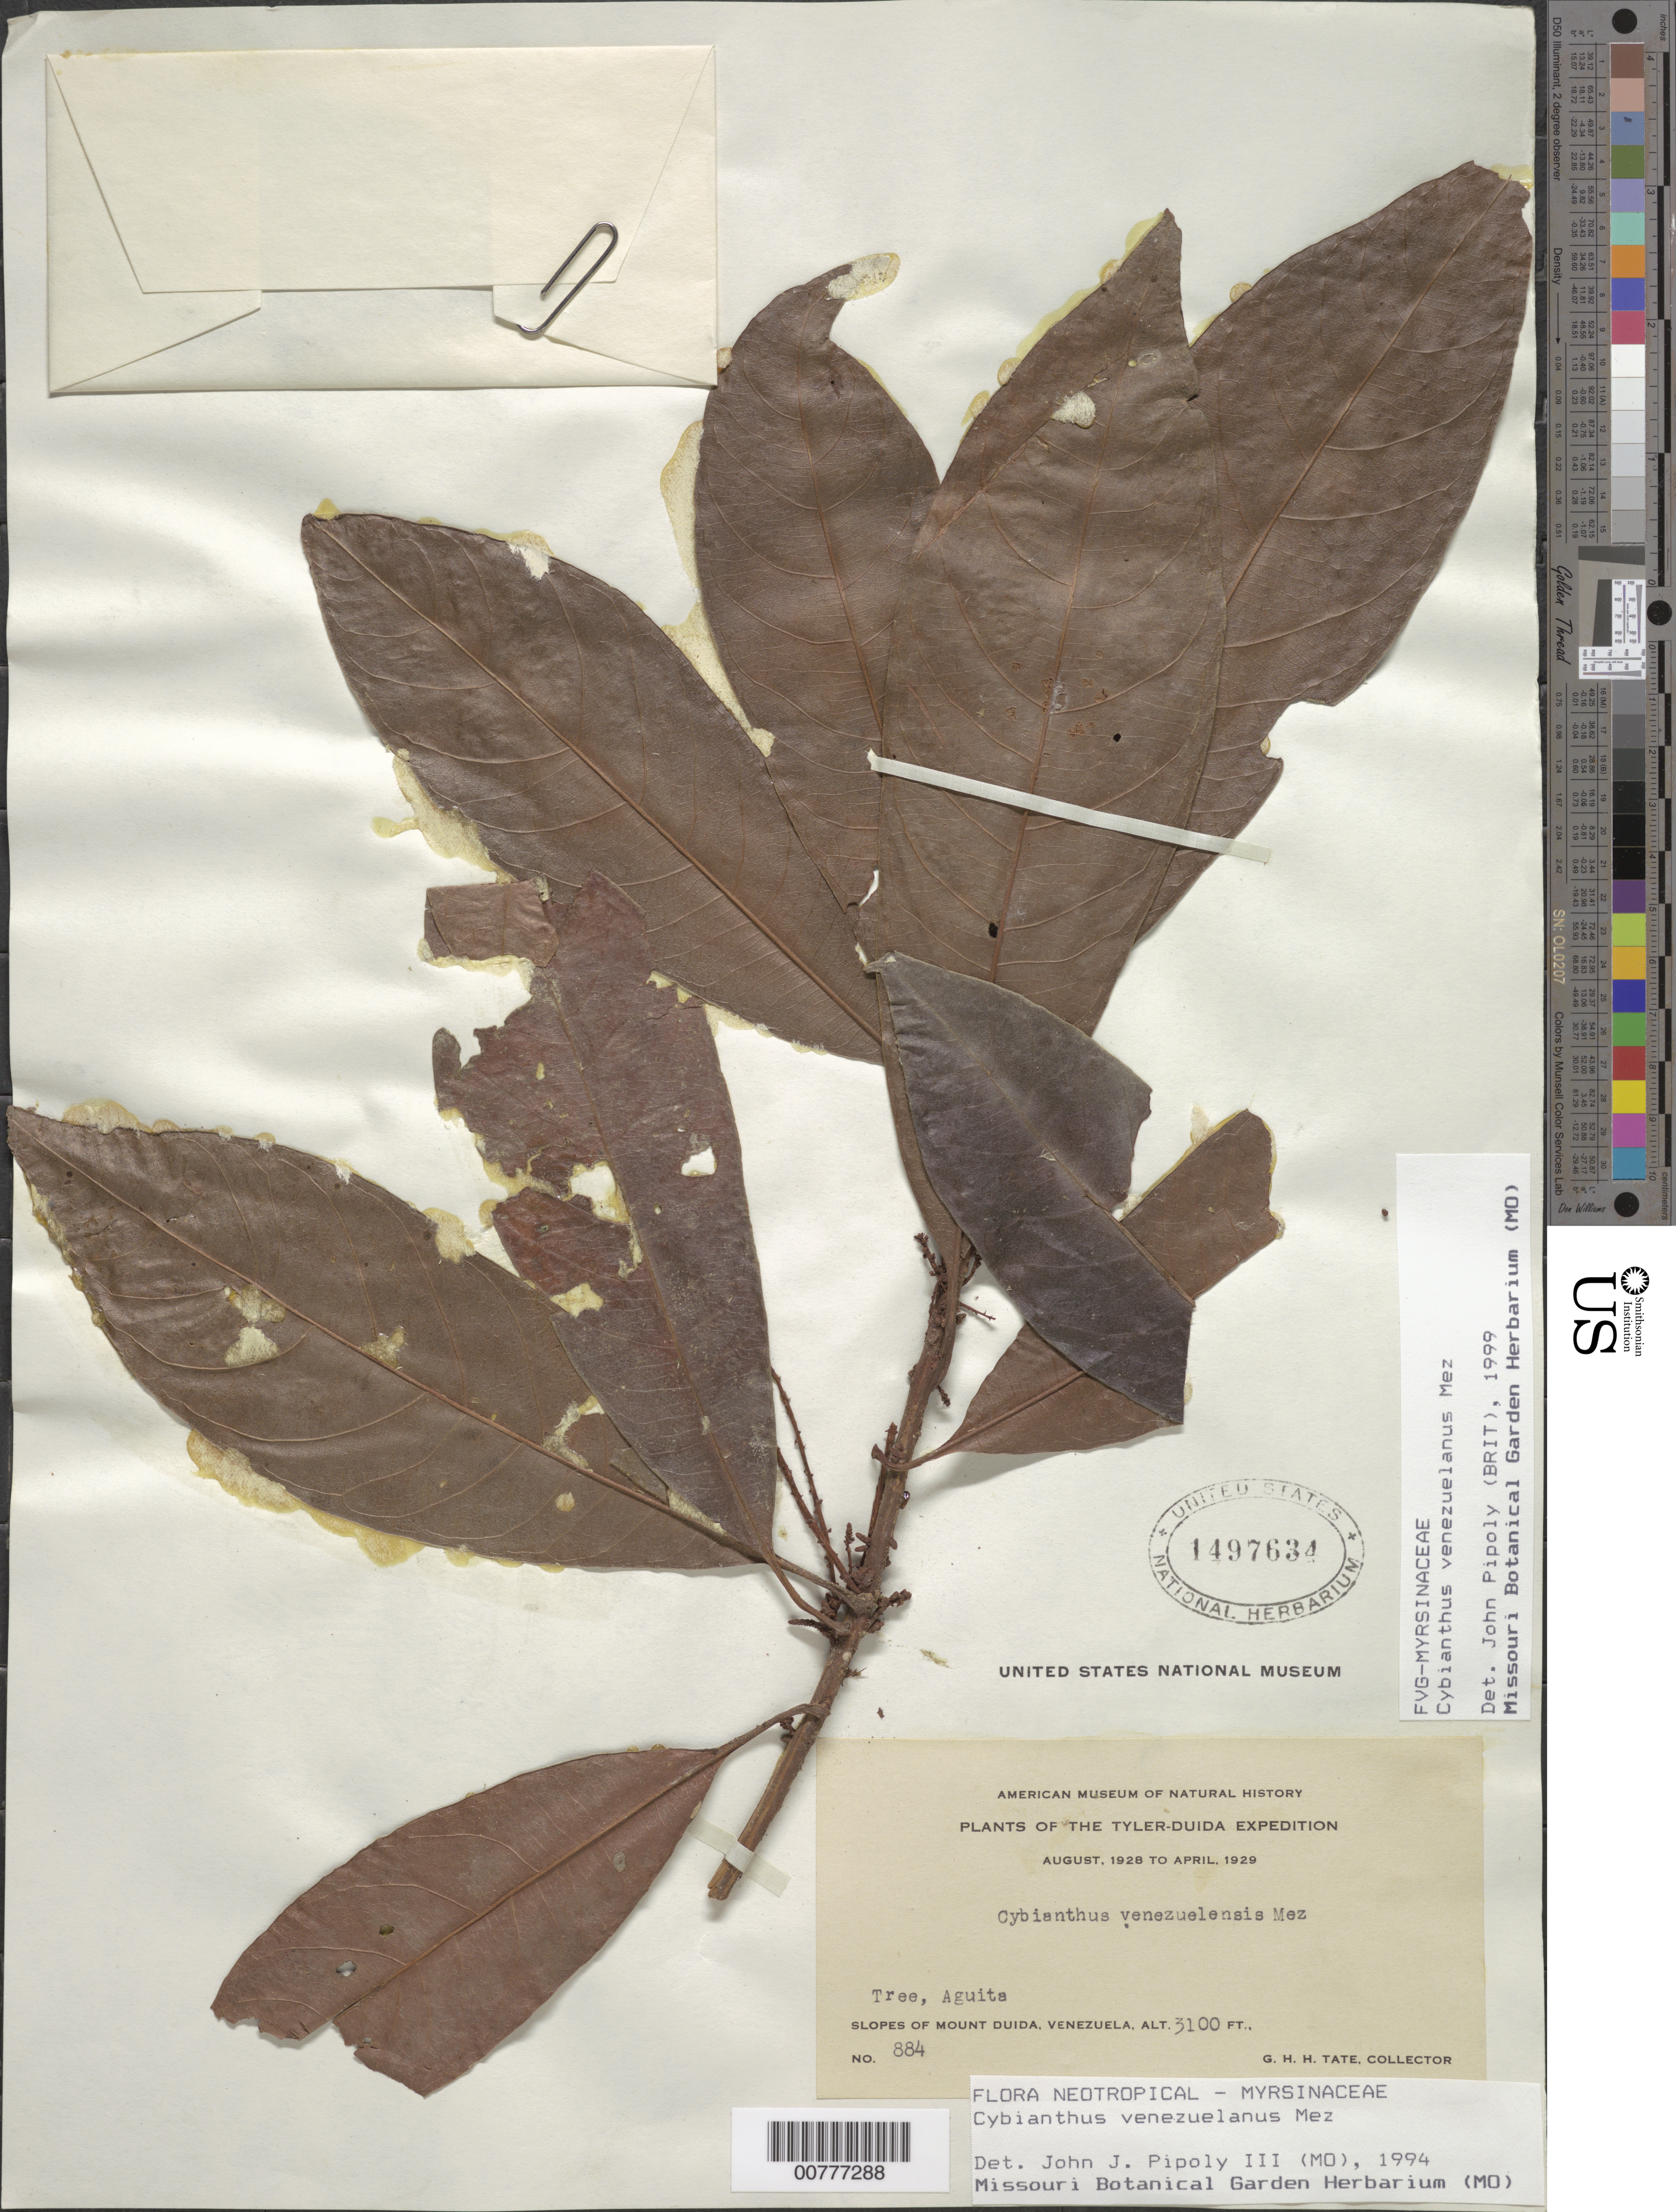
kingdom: Plantae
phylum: Tracheophyta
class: Magnoliopsida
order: Ericales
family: Primulaceae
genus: Cybianthus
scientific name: Cybianthus venezuelanus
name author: Mez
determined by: Pipoly, J. J., III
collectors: G. H. H.Tate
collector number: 884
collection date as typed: Aug-28 to Apr-29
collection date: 1928-08/1929-04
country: Venezuela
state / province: Amazonas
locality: Aquita, slopes of Mt. Duida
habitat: Slopes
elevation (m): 945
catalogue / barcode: US 1497634